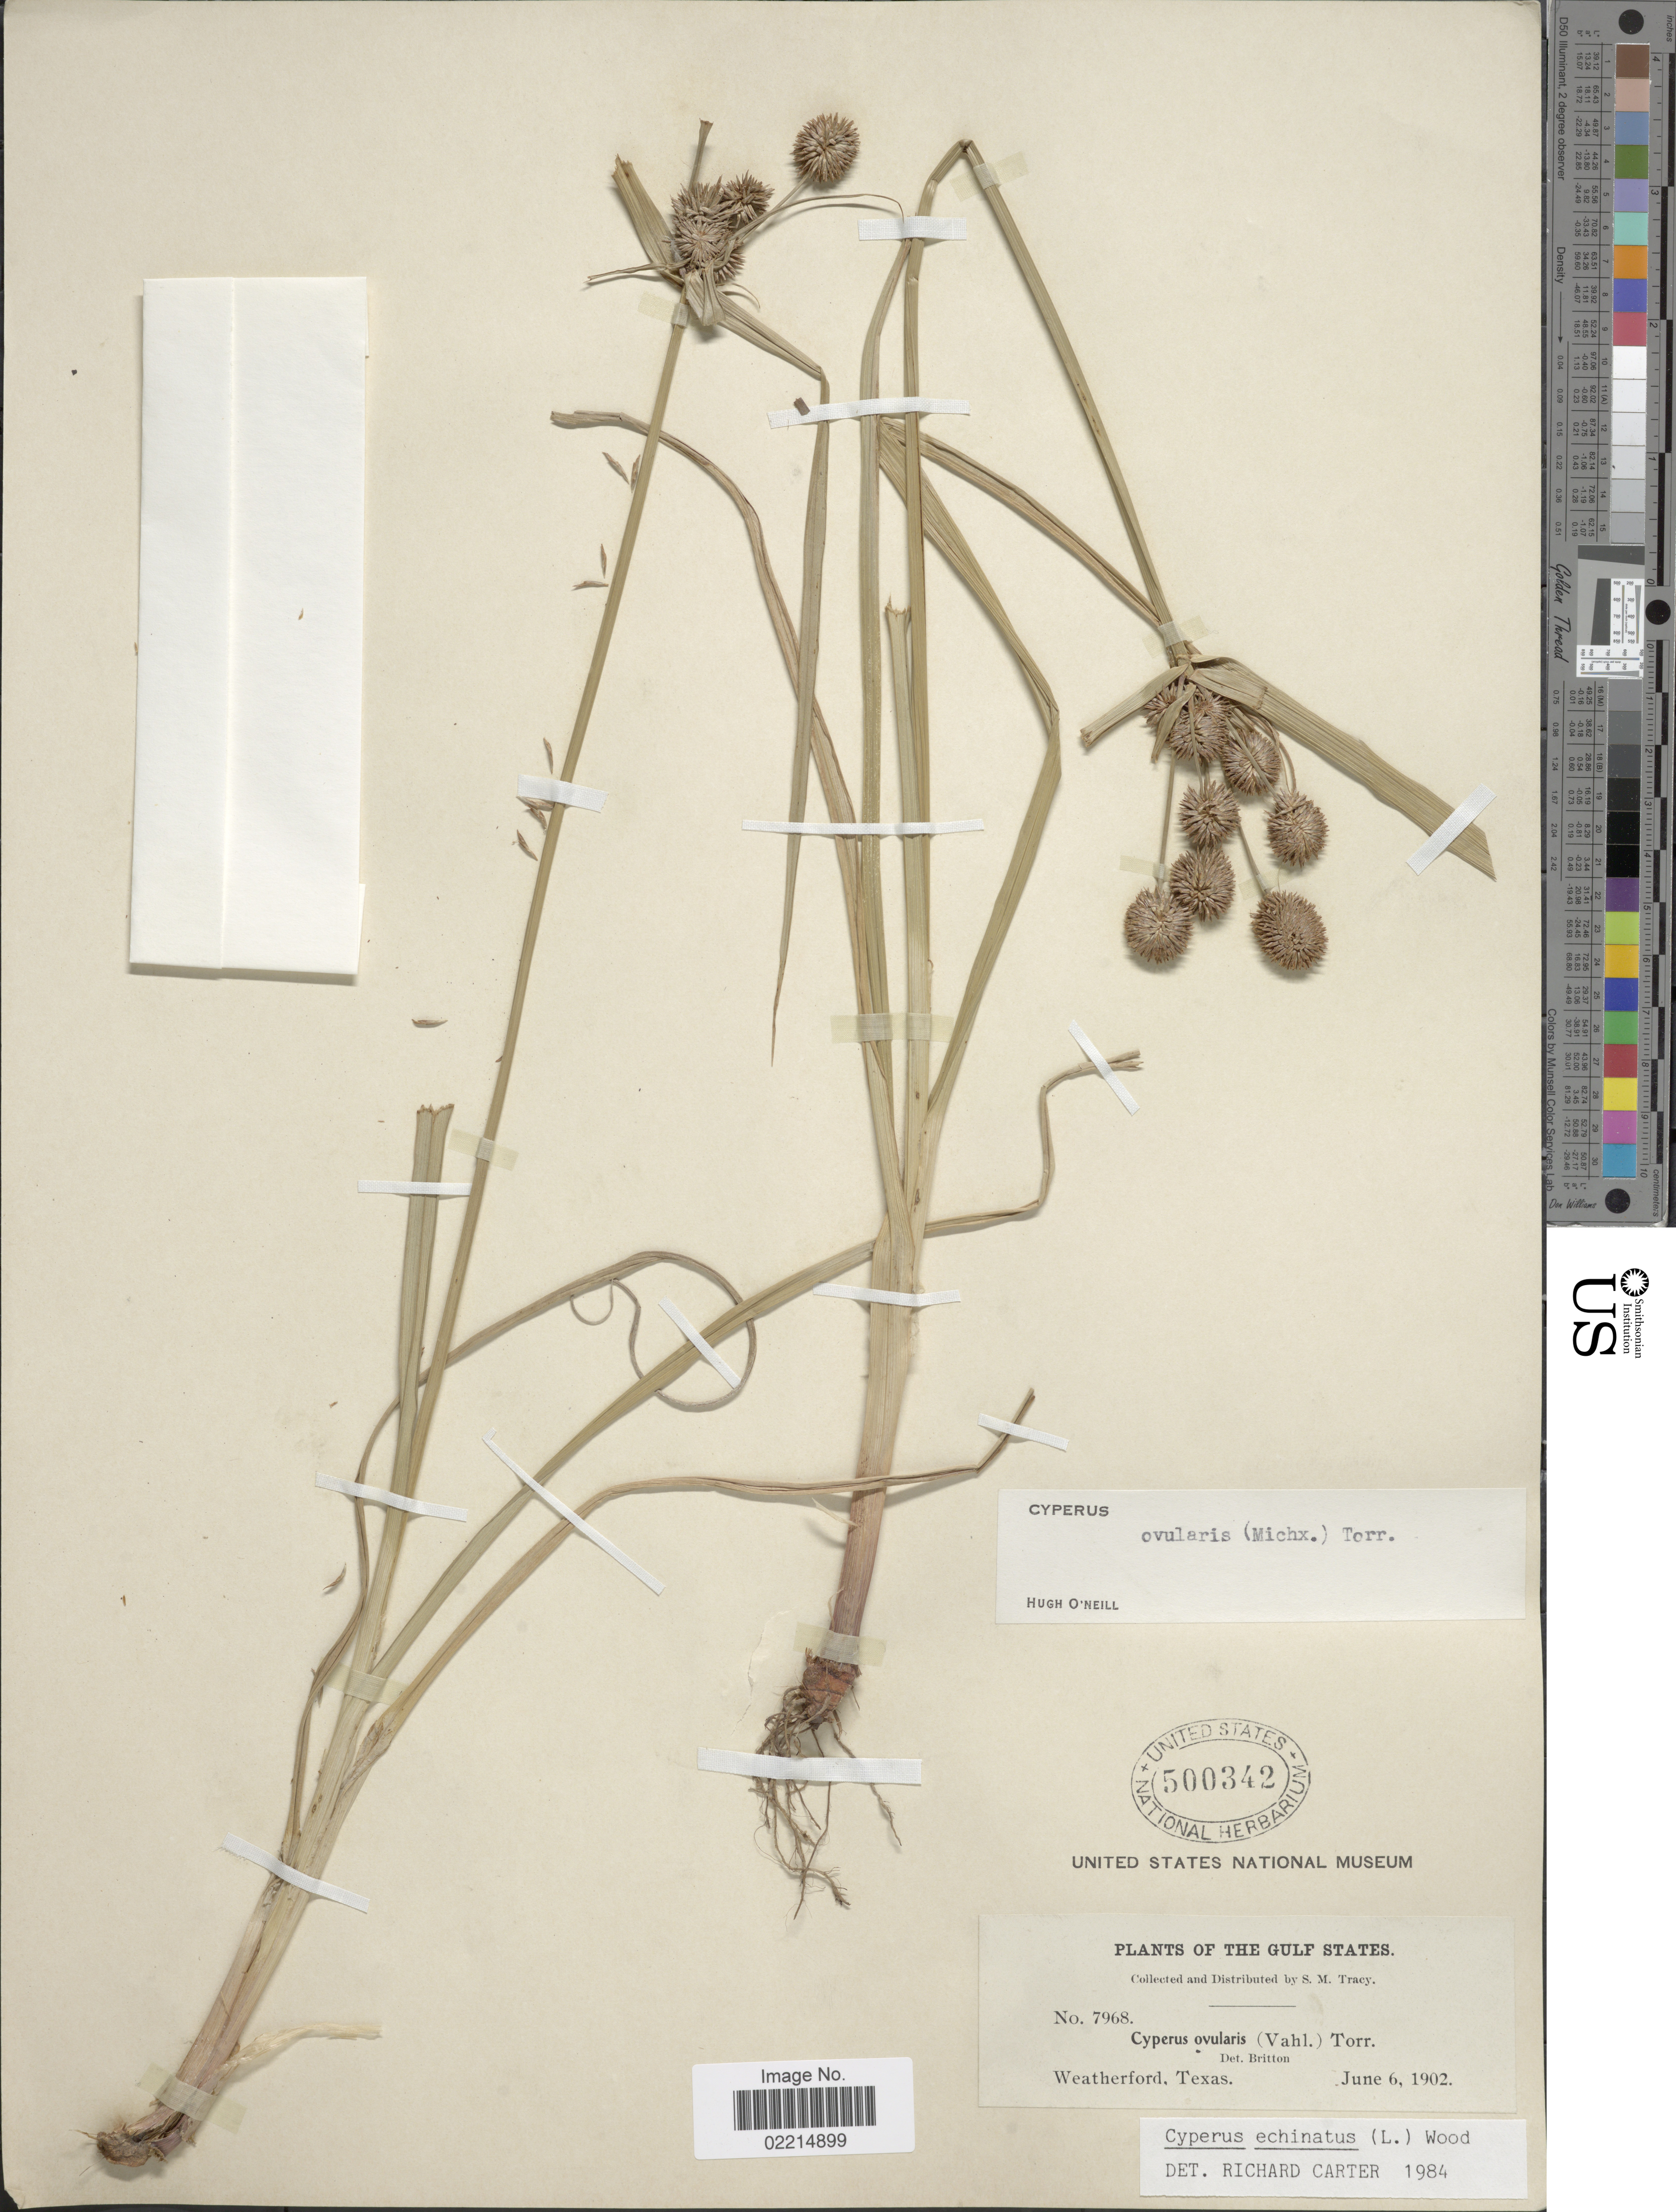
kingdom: Plantae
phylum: Tracheophyta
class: Liliopsida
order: Poales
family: Cyperaceae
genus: Cyperus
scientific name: Cyperus echinatus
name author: (L.) Alph. Wood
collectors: S. M. Tracy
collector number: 7968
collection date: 1902-06-06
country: United States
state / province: Texas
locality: Gulf States, Weatherford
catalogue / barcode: US 500342